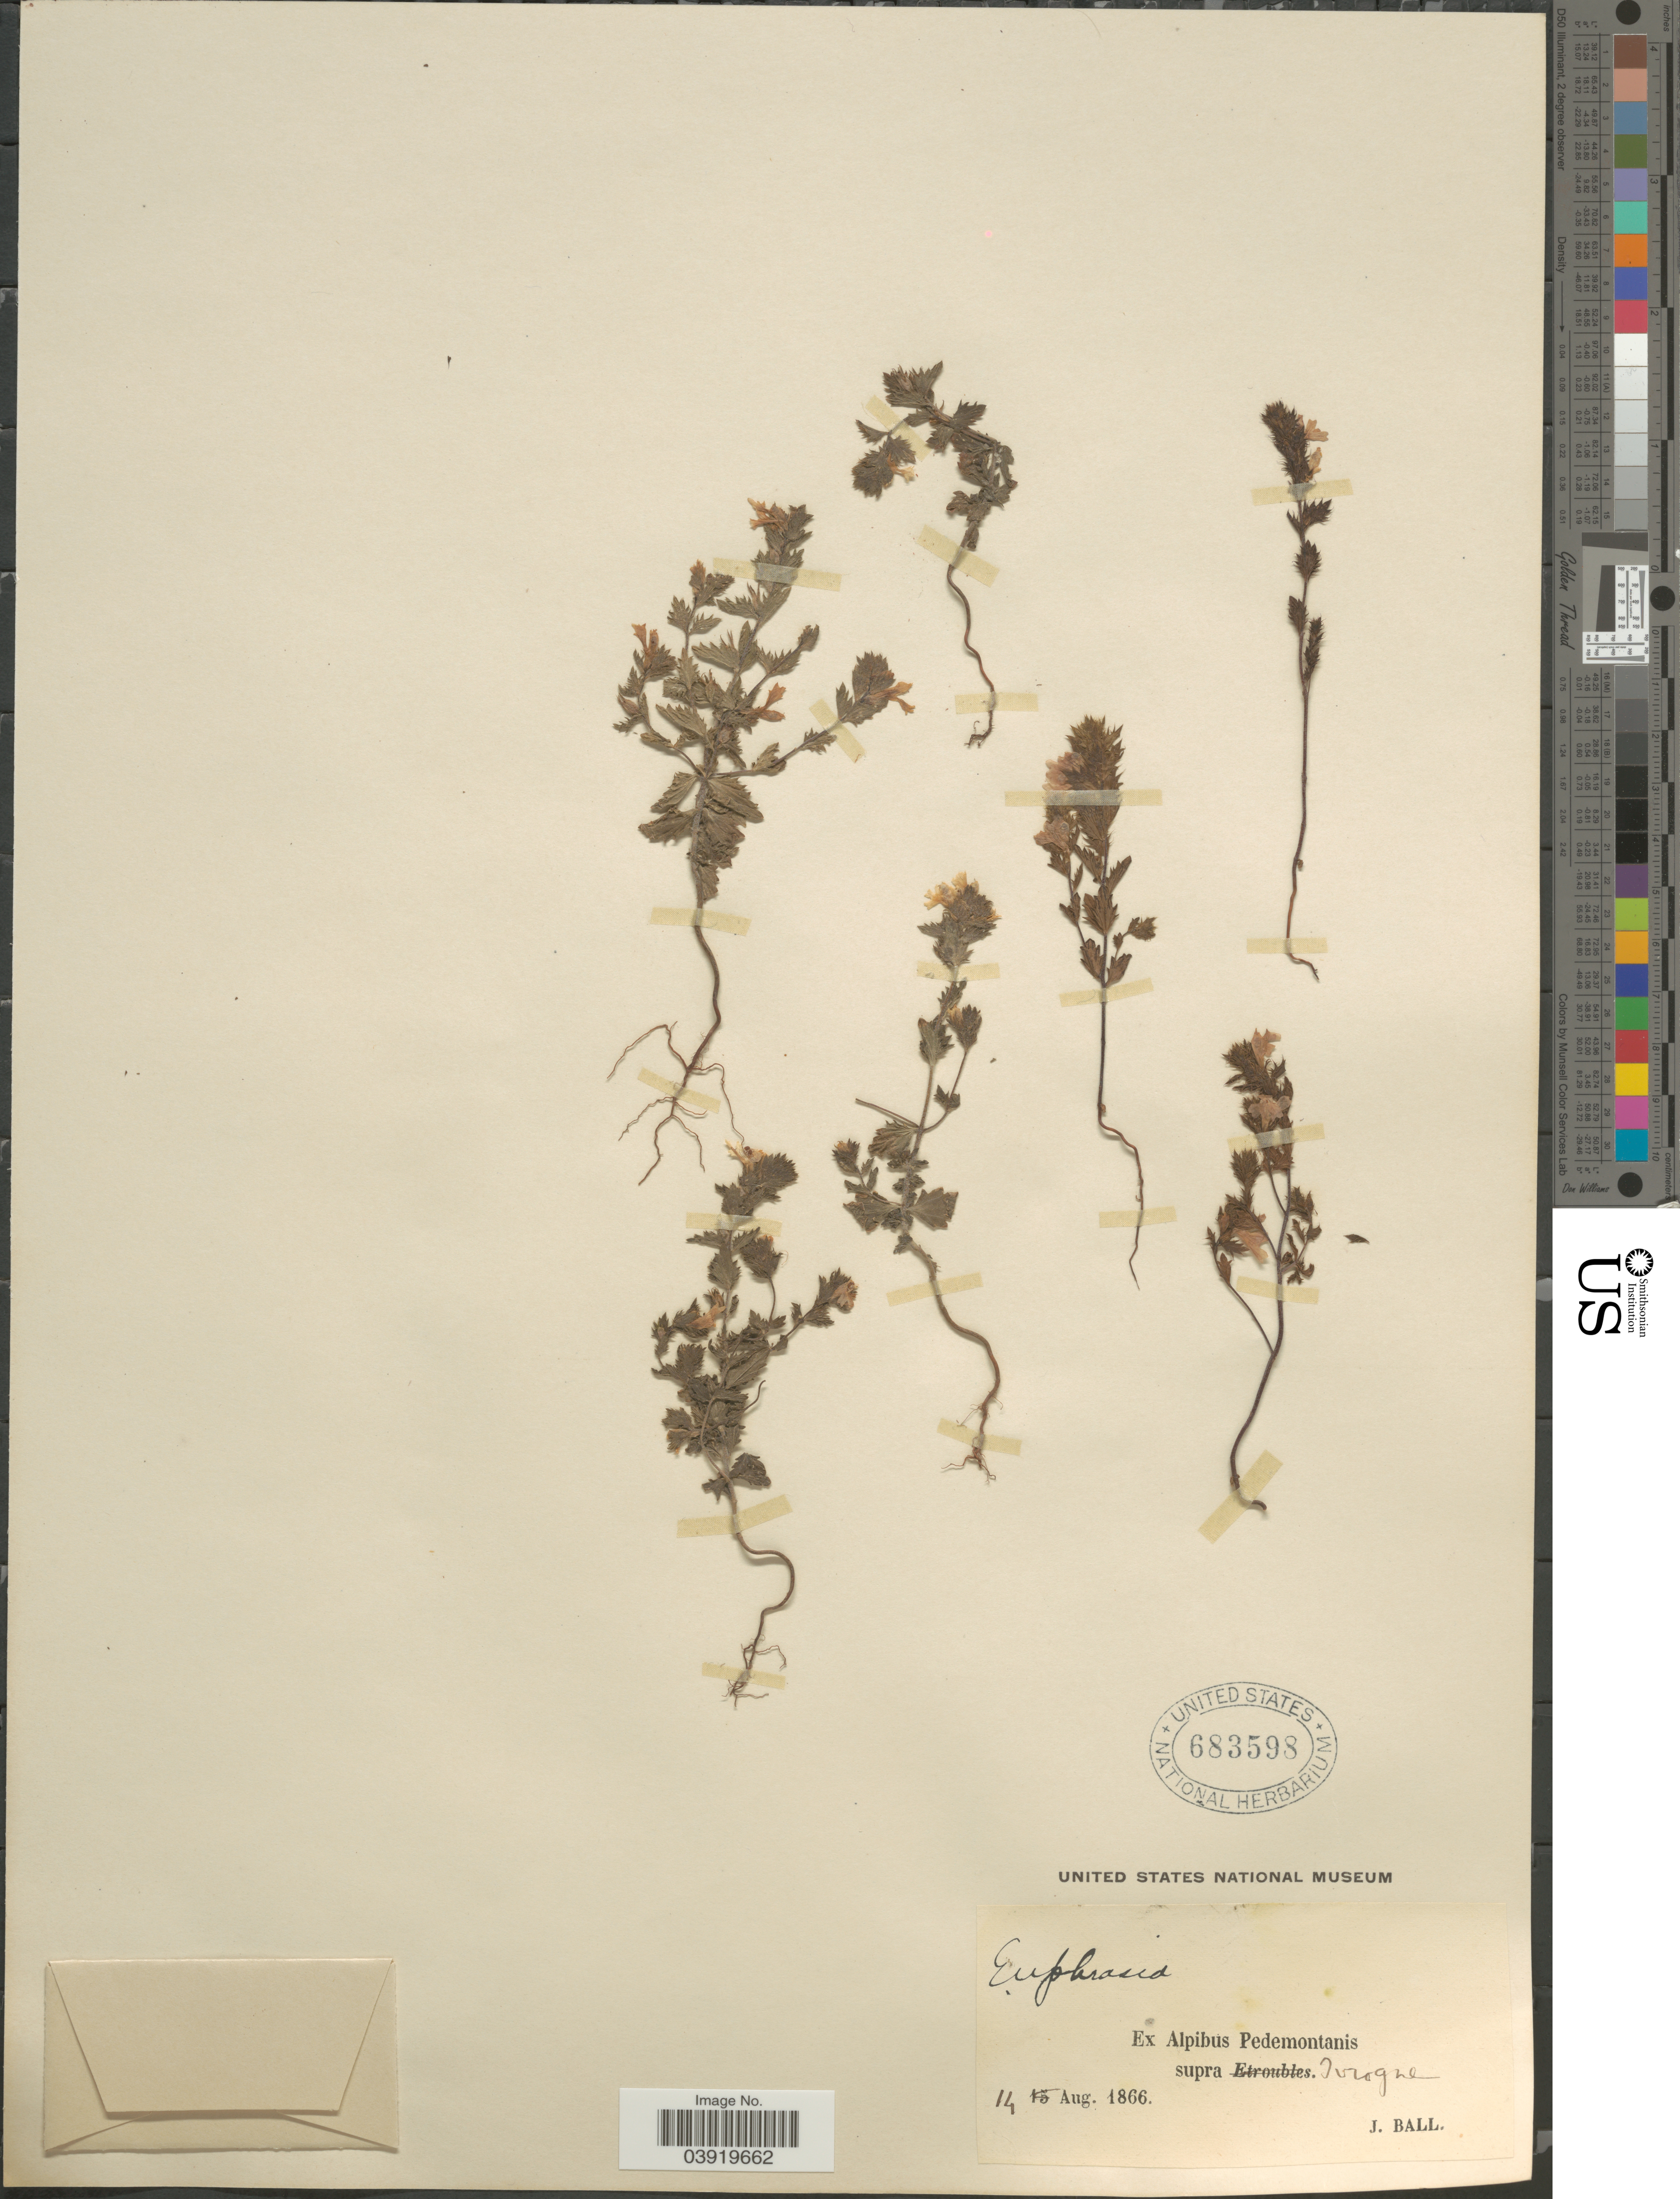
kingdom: Plantae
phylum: Tracheophyta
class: Magnoliopsida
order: Lamiales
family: Orobanchaceae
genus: Euphrasia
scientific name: Euphrasia sp.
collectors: J. Ball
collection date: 1866-08-14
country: Italy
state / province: Piedmont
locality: Ex Alpibus Pedemontanis supra Dorogne.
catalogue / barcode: US 683598